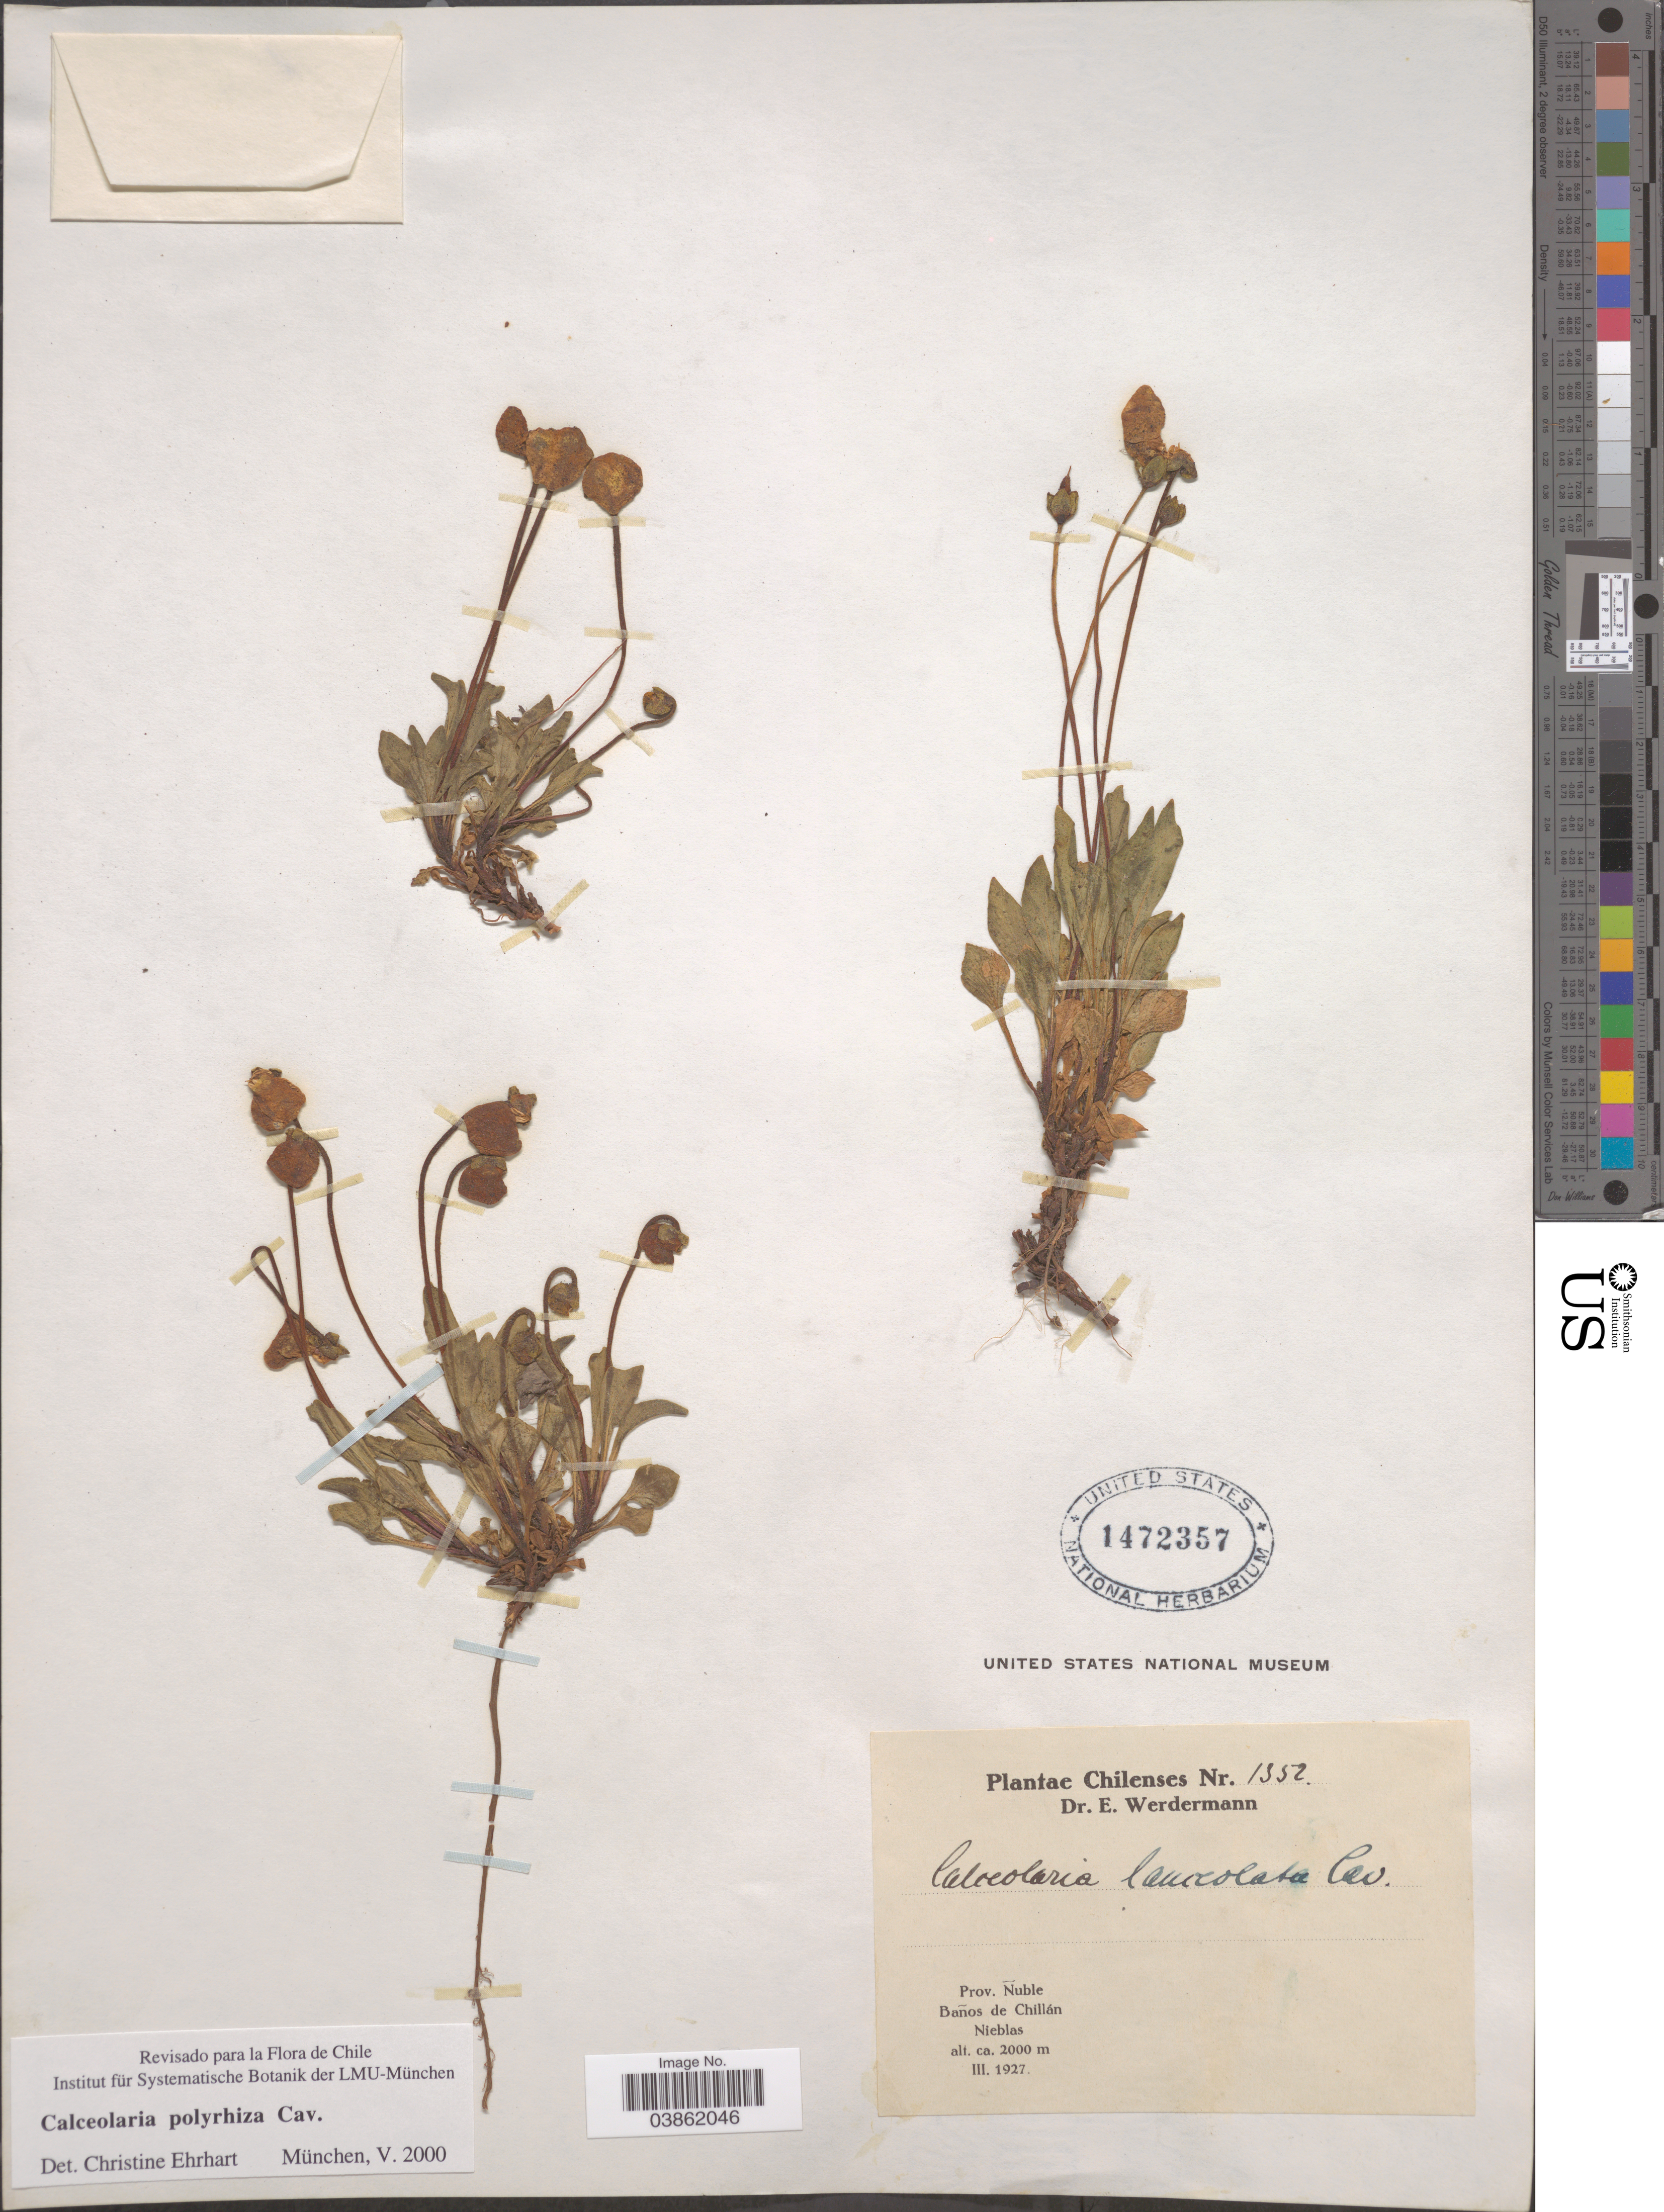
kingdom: Plantae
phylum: Tracheophyta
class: Magnoliopsida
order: Lamiales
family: Calceolariaceae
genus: Calceolaria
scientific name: Calceolaria polyrhiza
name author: Cav.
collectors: E. Werdermann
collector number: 1352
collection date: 1927-03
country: Chile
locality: Prov. Ñuble. Baños de Chillán. Nieblas.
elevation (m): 2000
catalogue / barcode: US 1472357